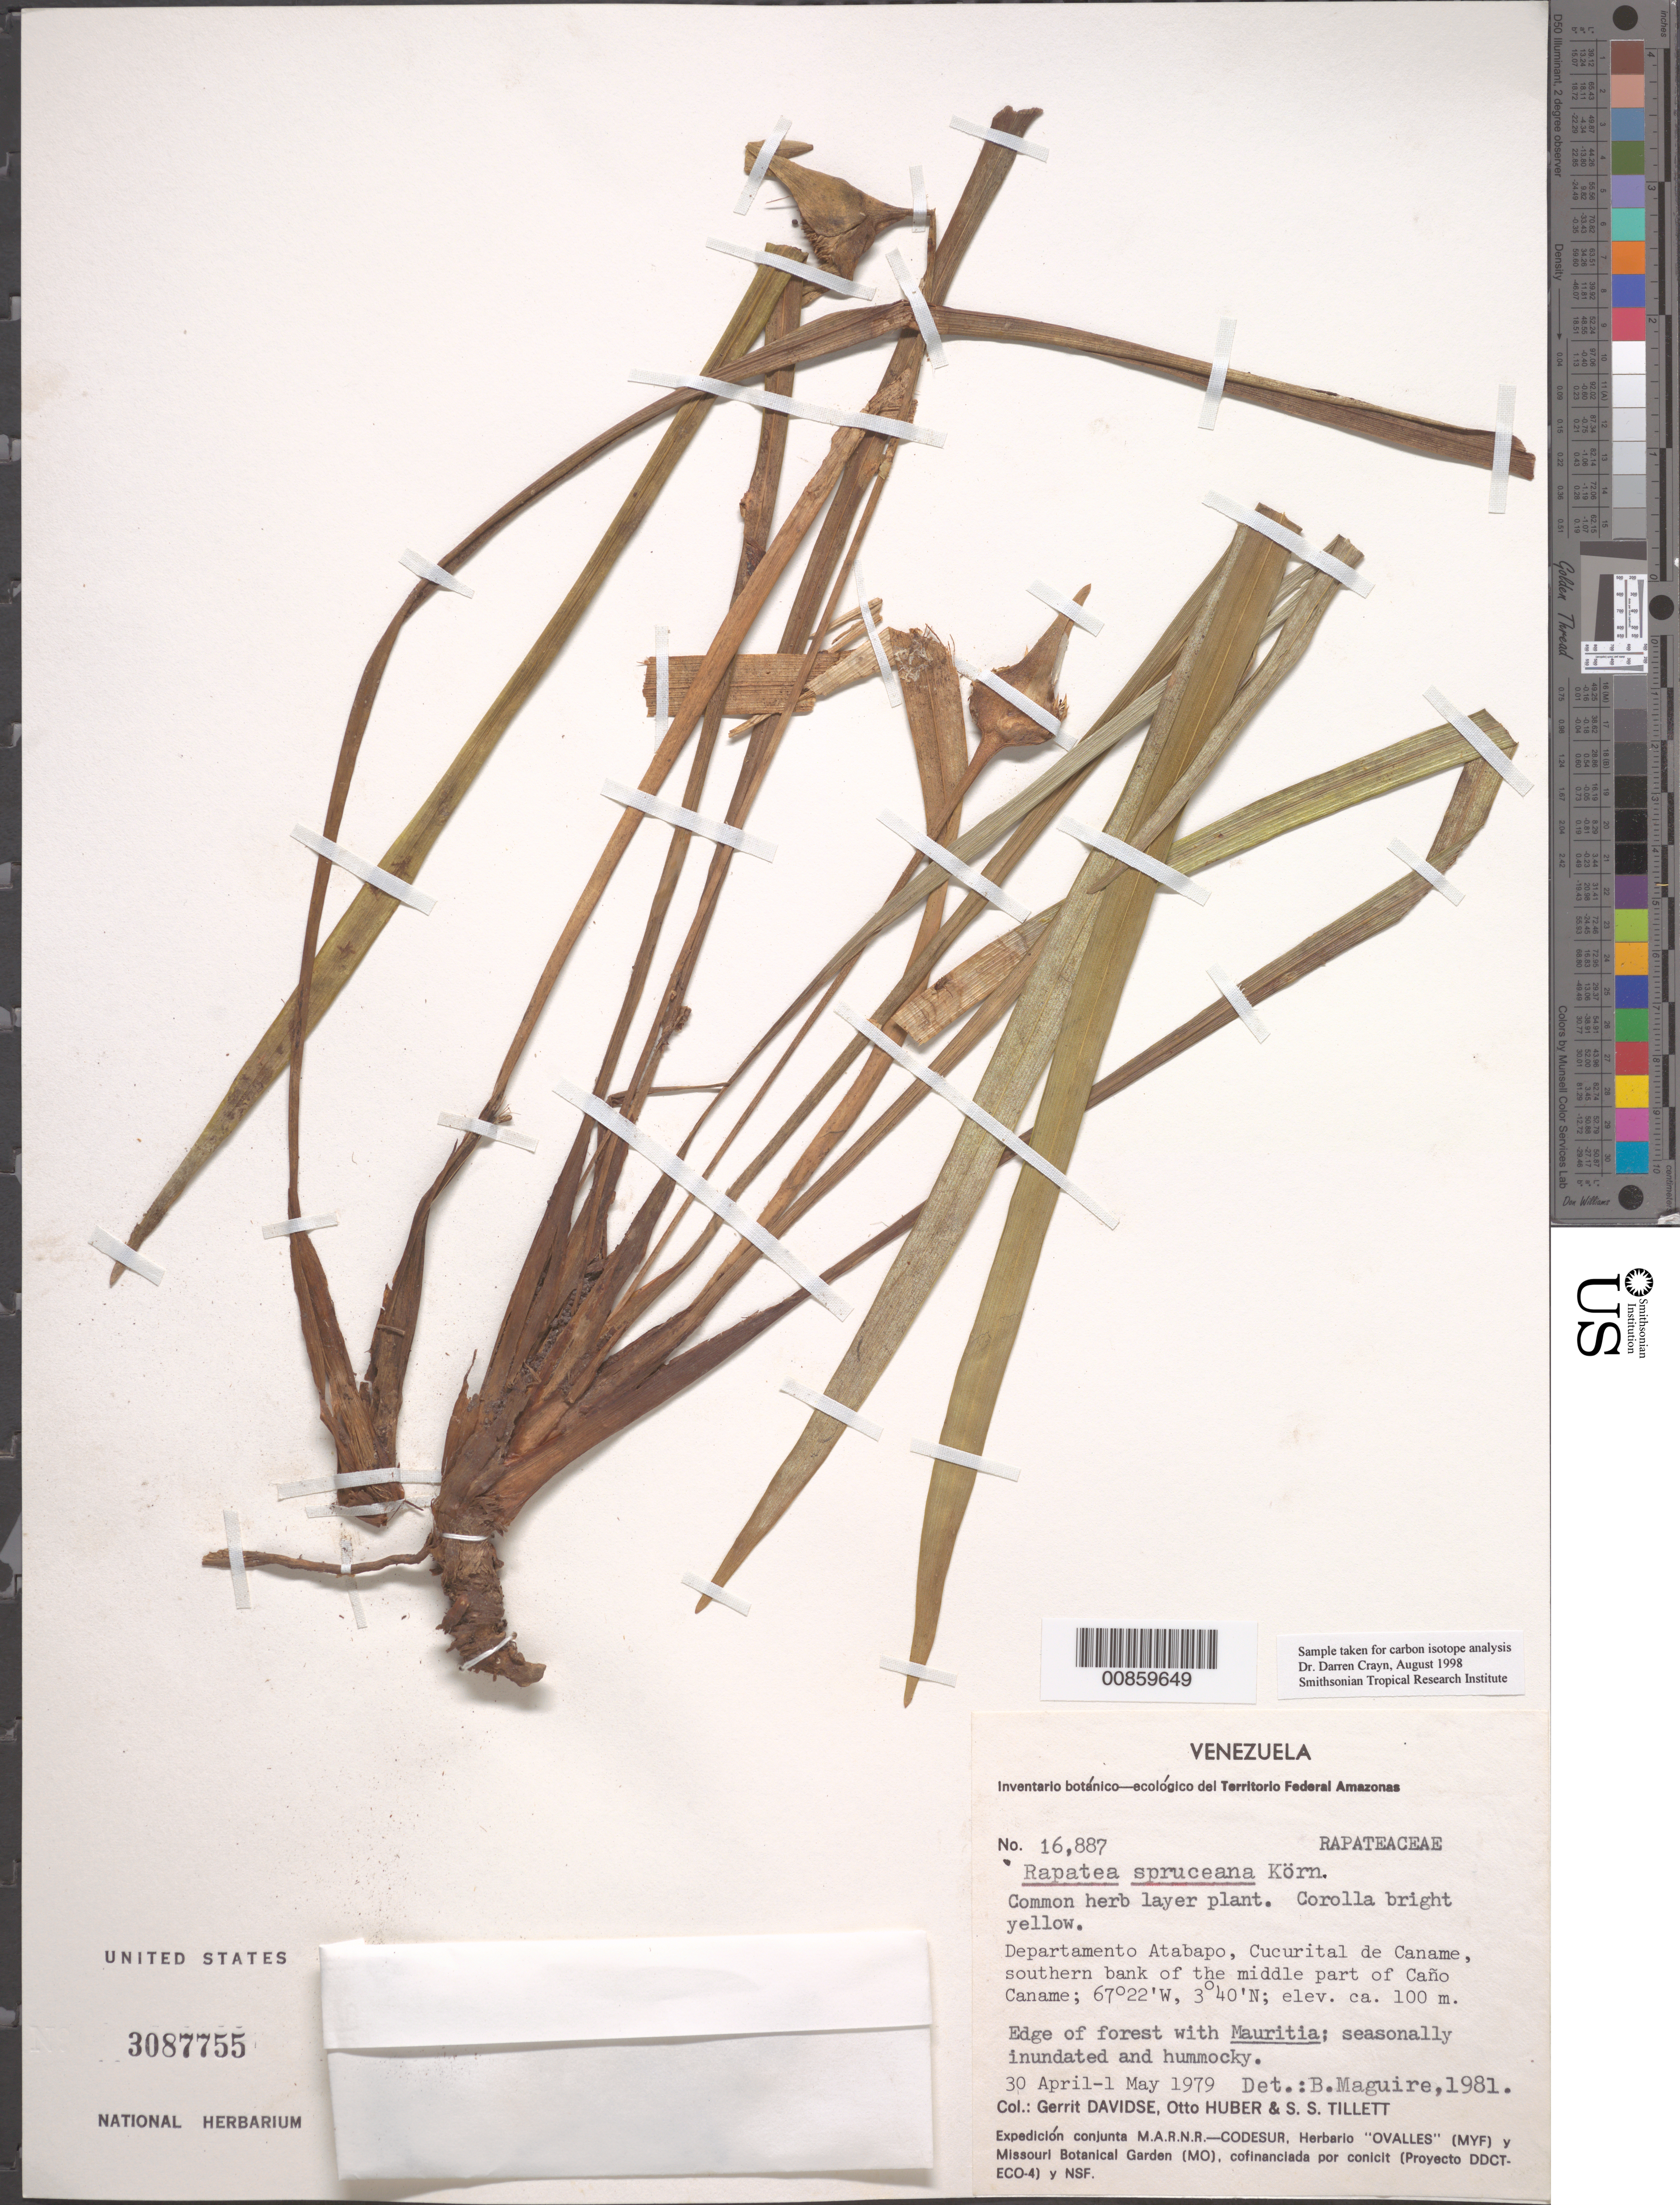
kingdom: Plantae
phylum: Tracheophyta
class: Liliopsida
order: Poales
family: Rapateaceae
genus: Rapatea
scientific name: Rapatea spruceana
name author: Körn.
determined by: Maguire, Bassett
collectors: G. Davidse, O. Huber & S. S. Tillett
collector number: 16887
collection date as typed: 30-Apr-79 to 1-May-79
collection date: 1979-04-30/1979-05-01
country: Venezuela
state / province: Amazonas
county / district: Atabapo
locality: Cucurital de Caname, southern bank of the middle part of Caño Caname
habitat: Edge of forest with Mauritia; seasonally inundated and hummocky. In herb layer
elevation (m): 100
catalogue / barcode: US 3087755